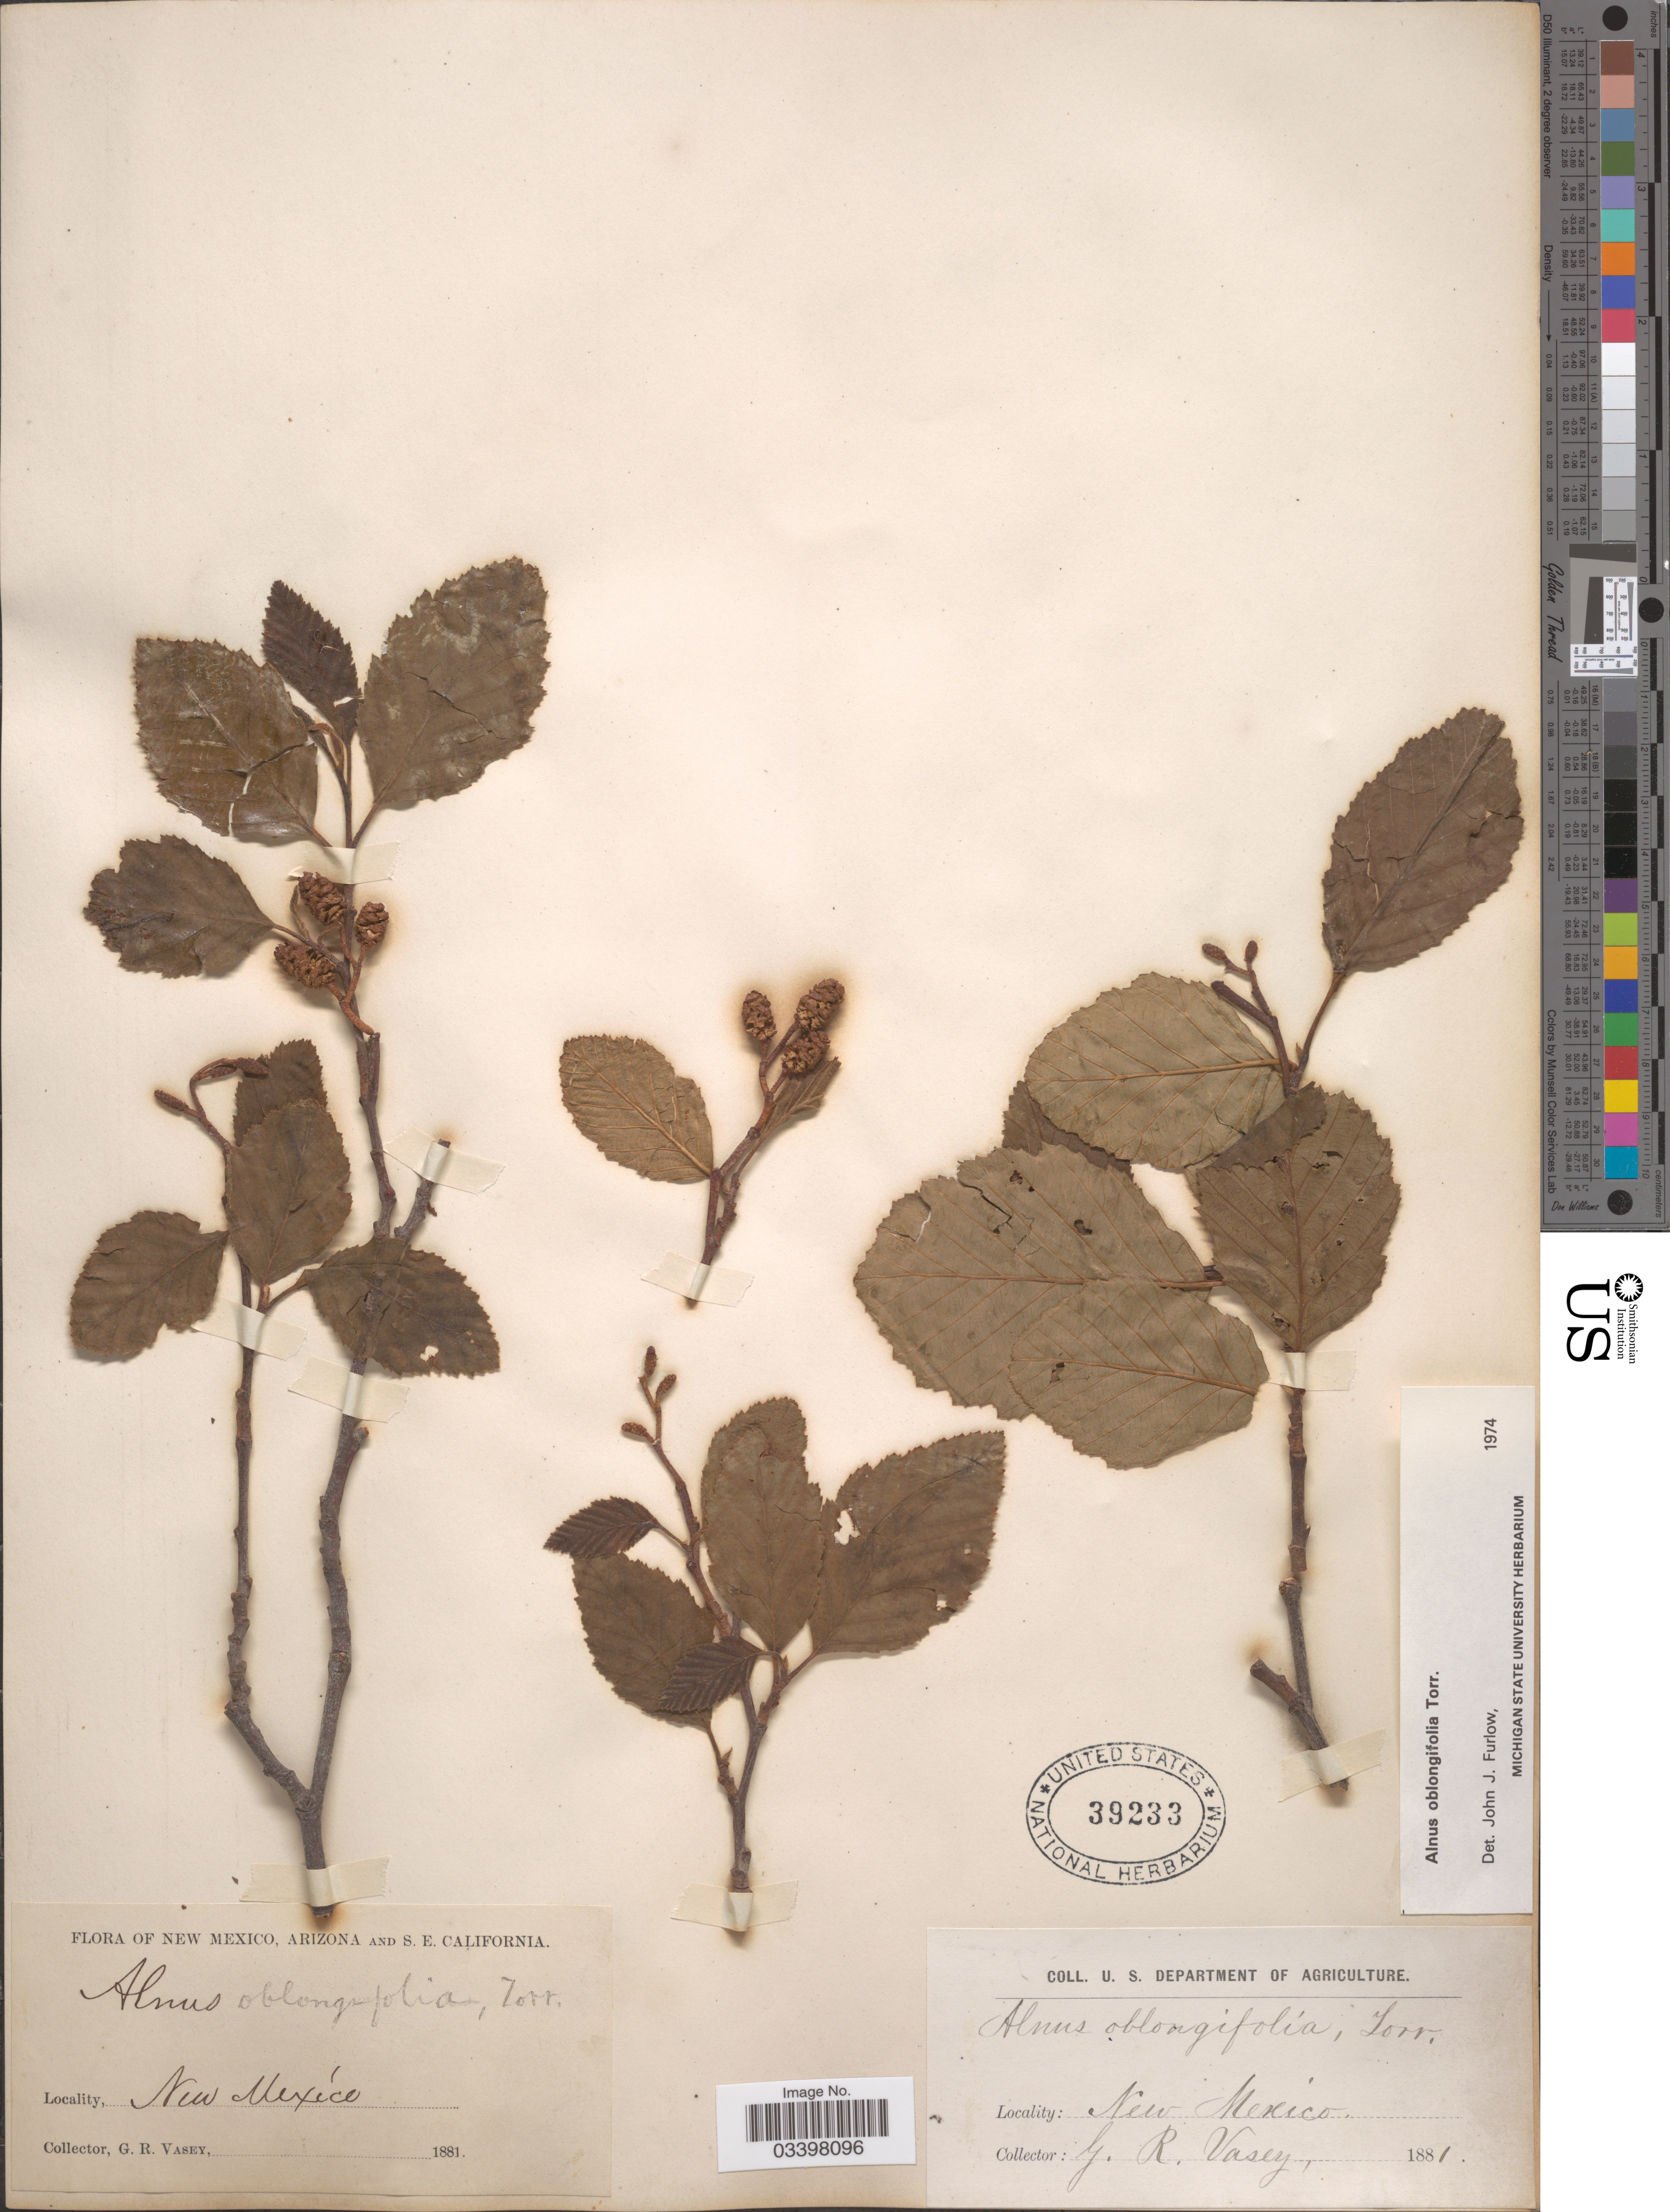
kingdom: Plantae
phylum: Tracheophyta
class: Magnoliopsida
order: Fagales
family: Betulaceae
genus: Alnus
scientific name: Alnus oblongifolia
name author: Torr. in Emory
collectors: G. R. Vasey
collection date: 1881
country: United States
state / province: New Mexico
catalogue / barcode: US 39233